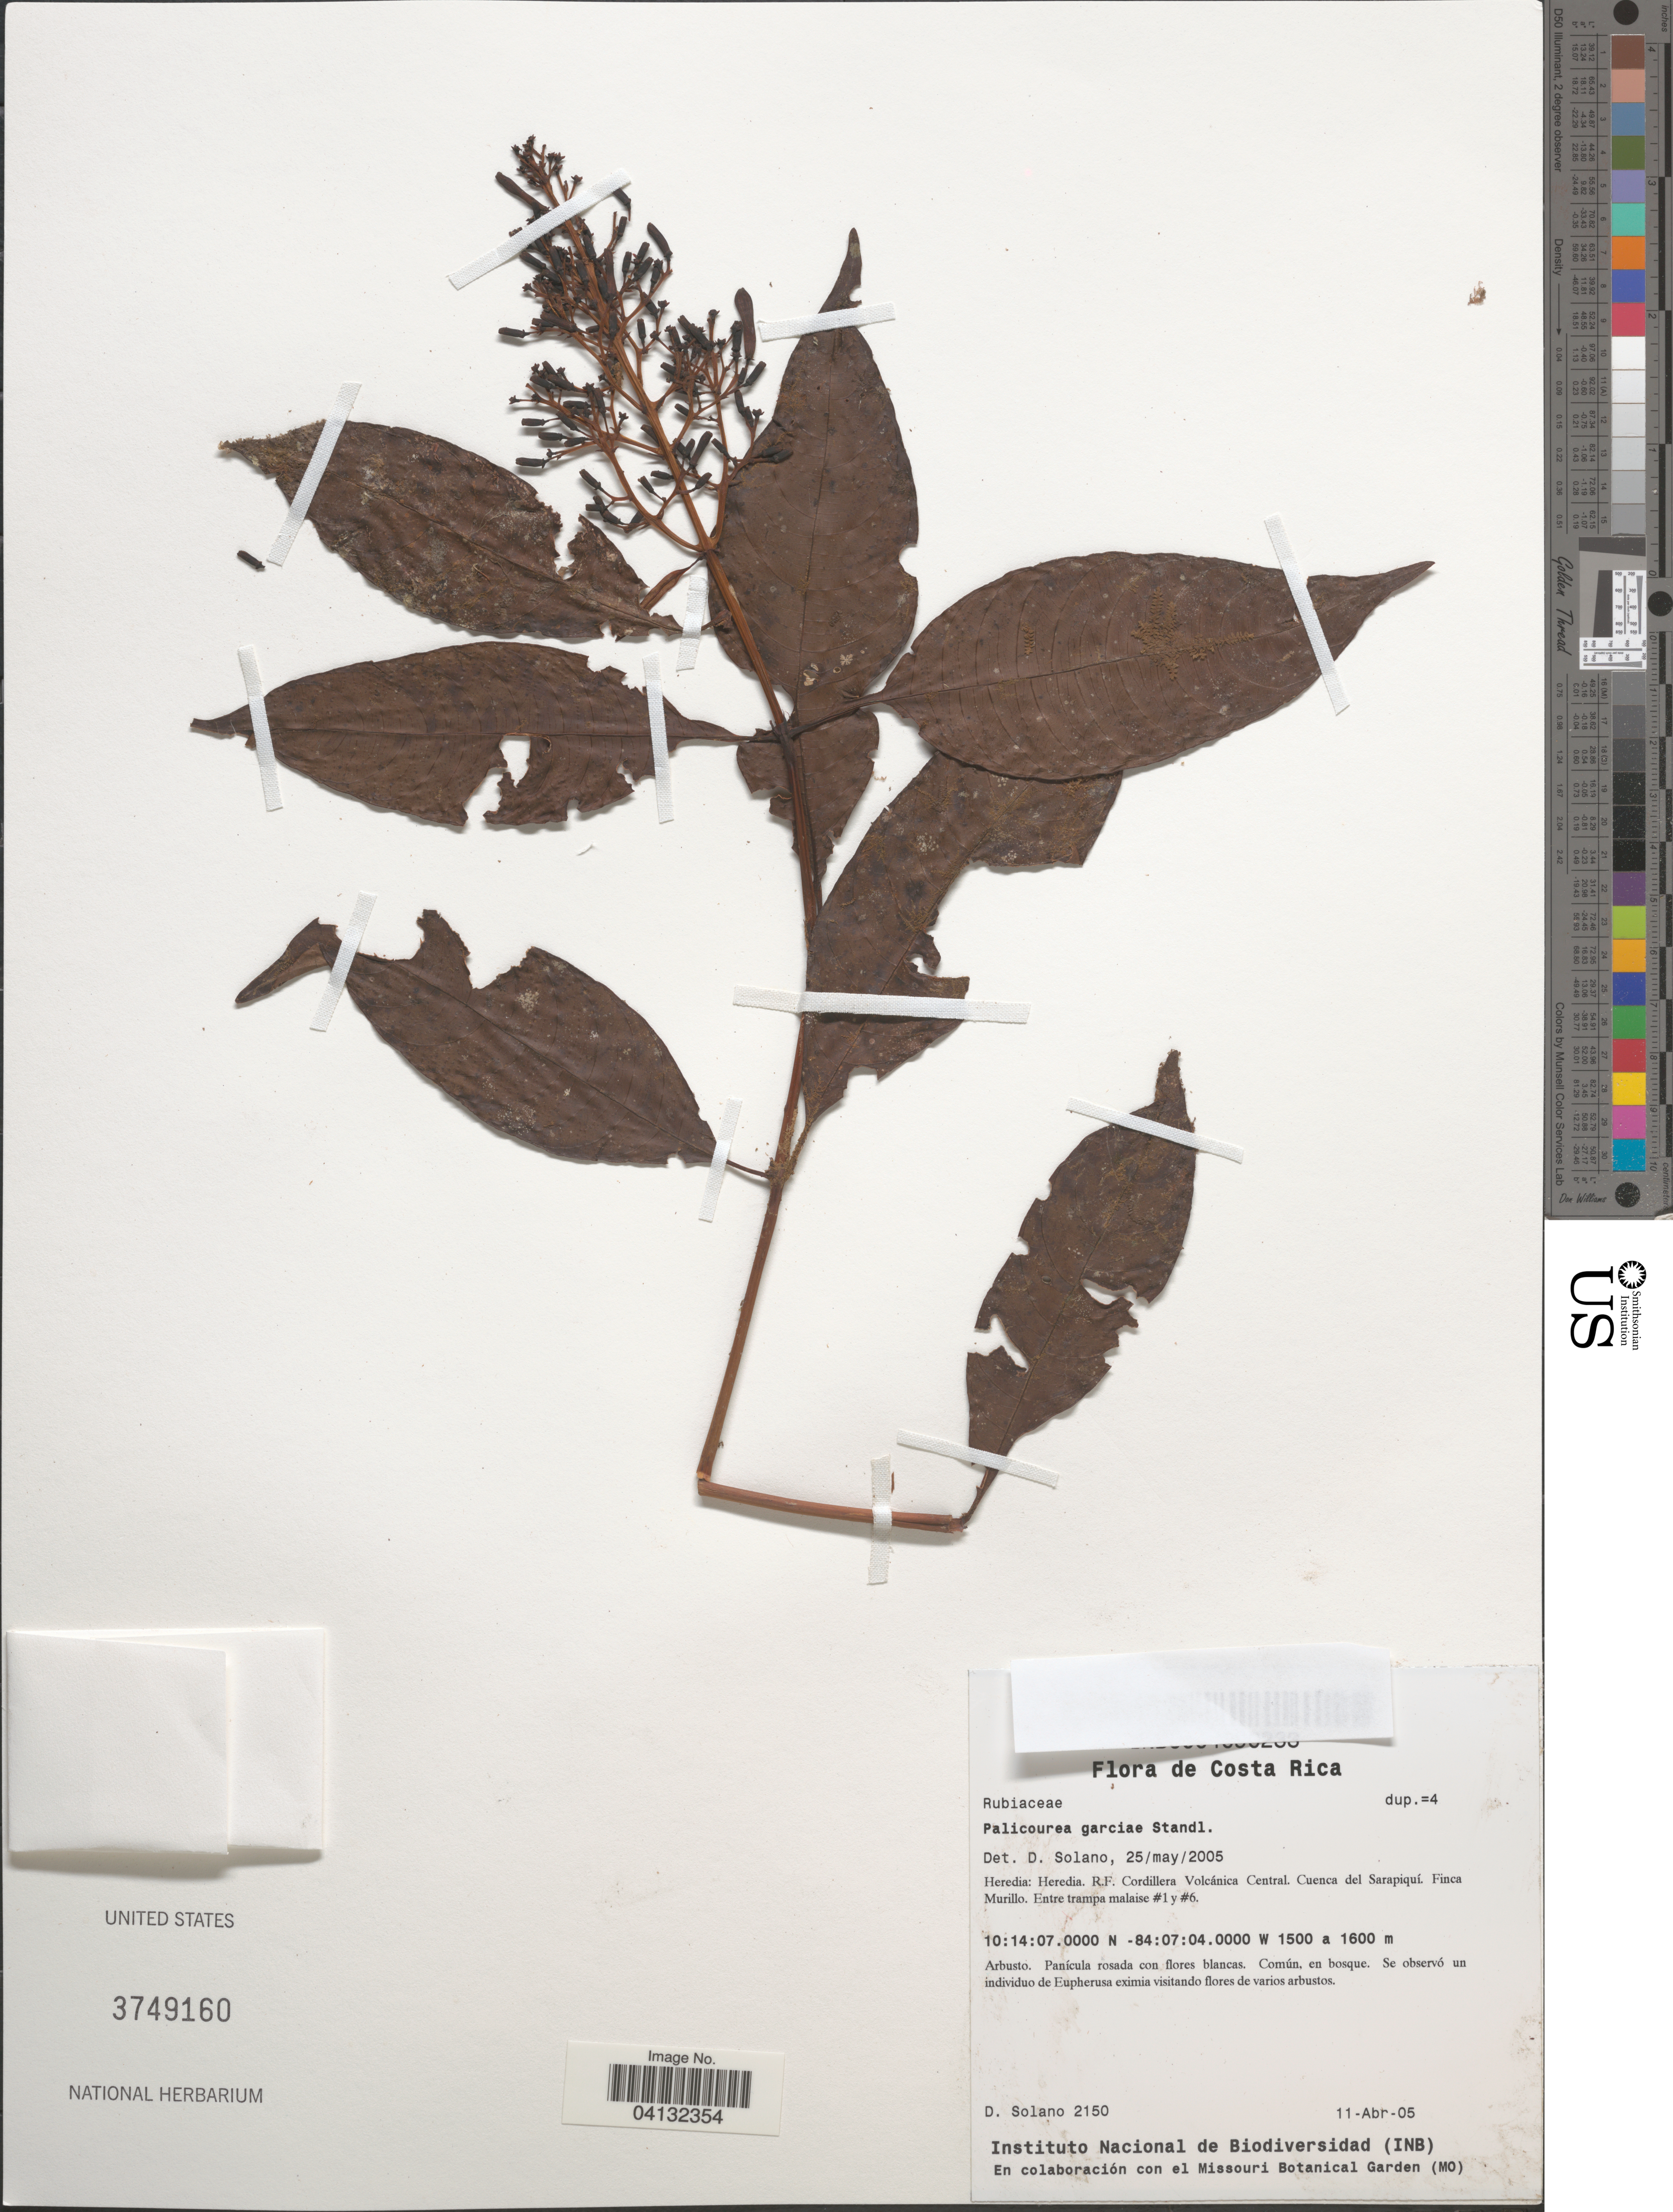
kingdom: Plantae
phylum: Tracheophyta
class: Magnoliopsida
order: Gentianales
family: Rubiaceae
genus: Palicourea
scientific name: Palicourea garciae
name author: Standl.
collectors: D. Solano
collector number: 2150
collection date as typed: Transcribed d/m/y: 11/4/5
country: Costa Rica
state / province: Heredia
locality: Heredia. R.F. Cordillera Volcánica Central. Cuenca del Sarapiquí. Finca Murillo. Entra trampa malaise #1 y #6.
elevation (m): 1500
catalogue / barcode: US 3749160